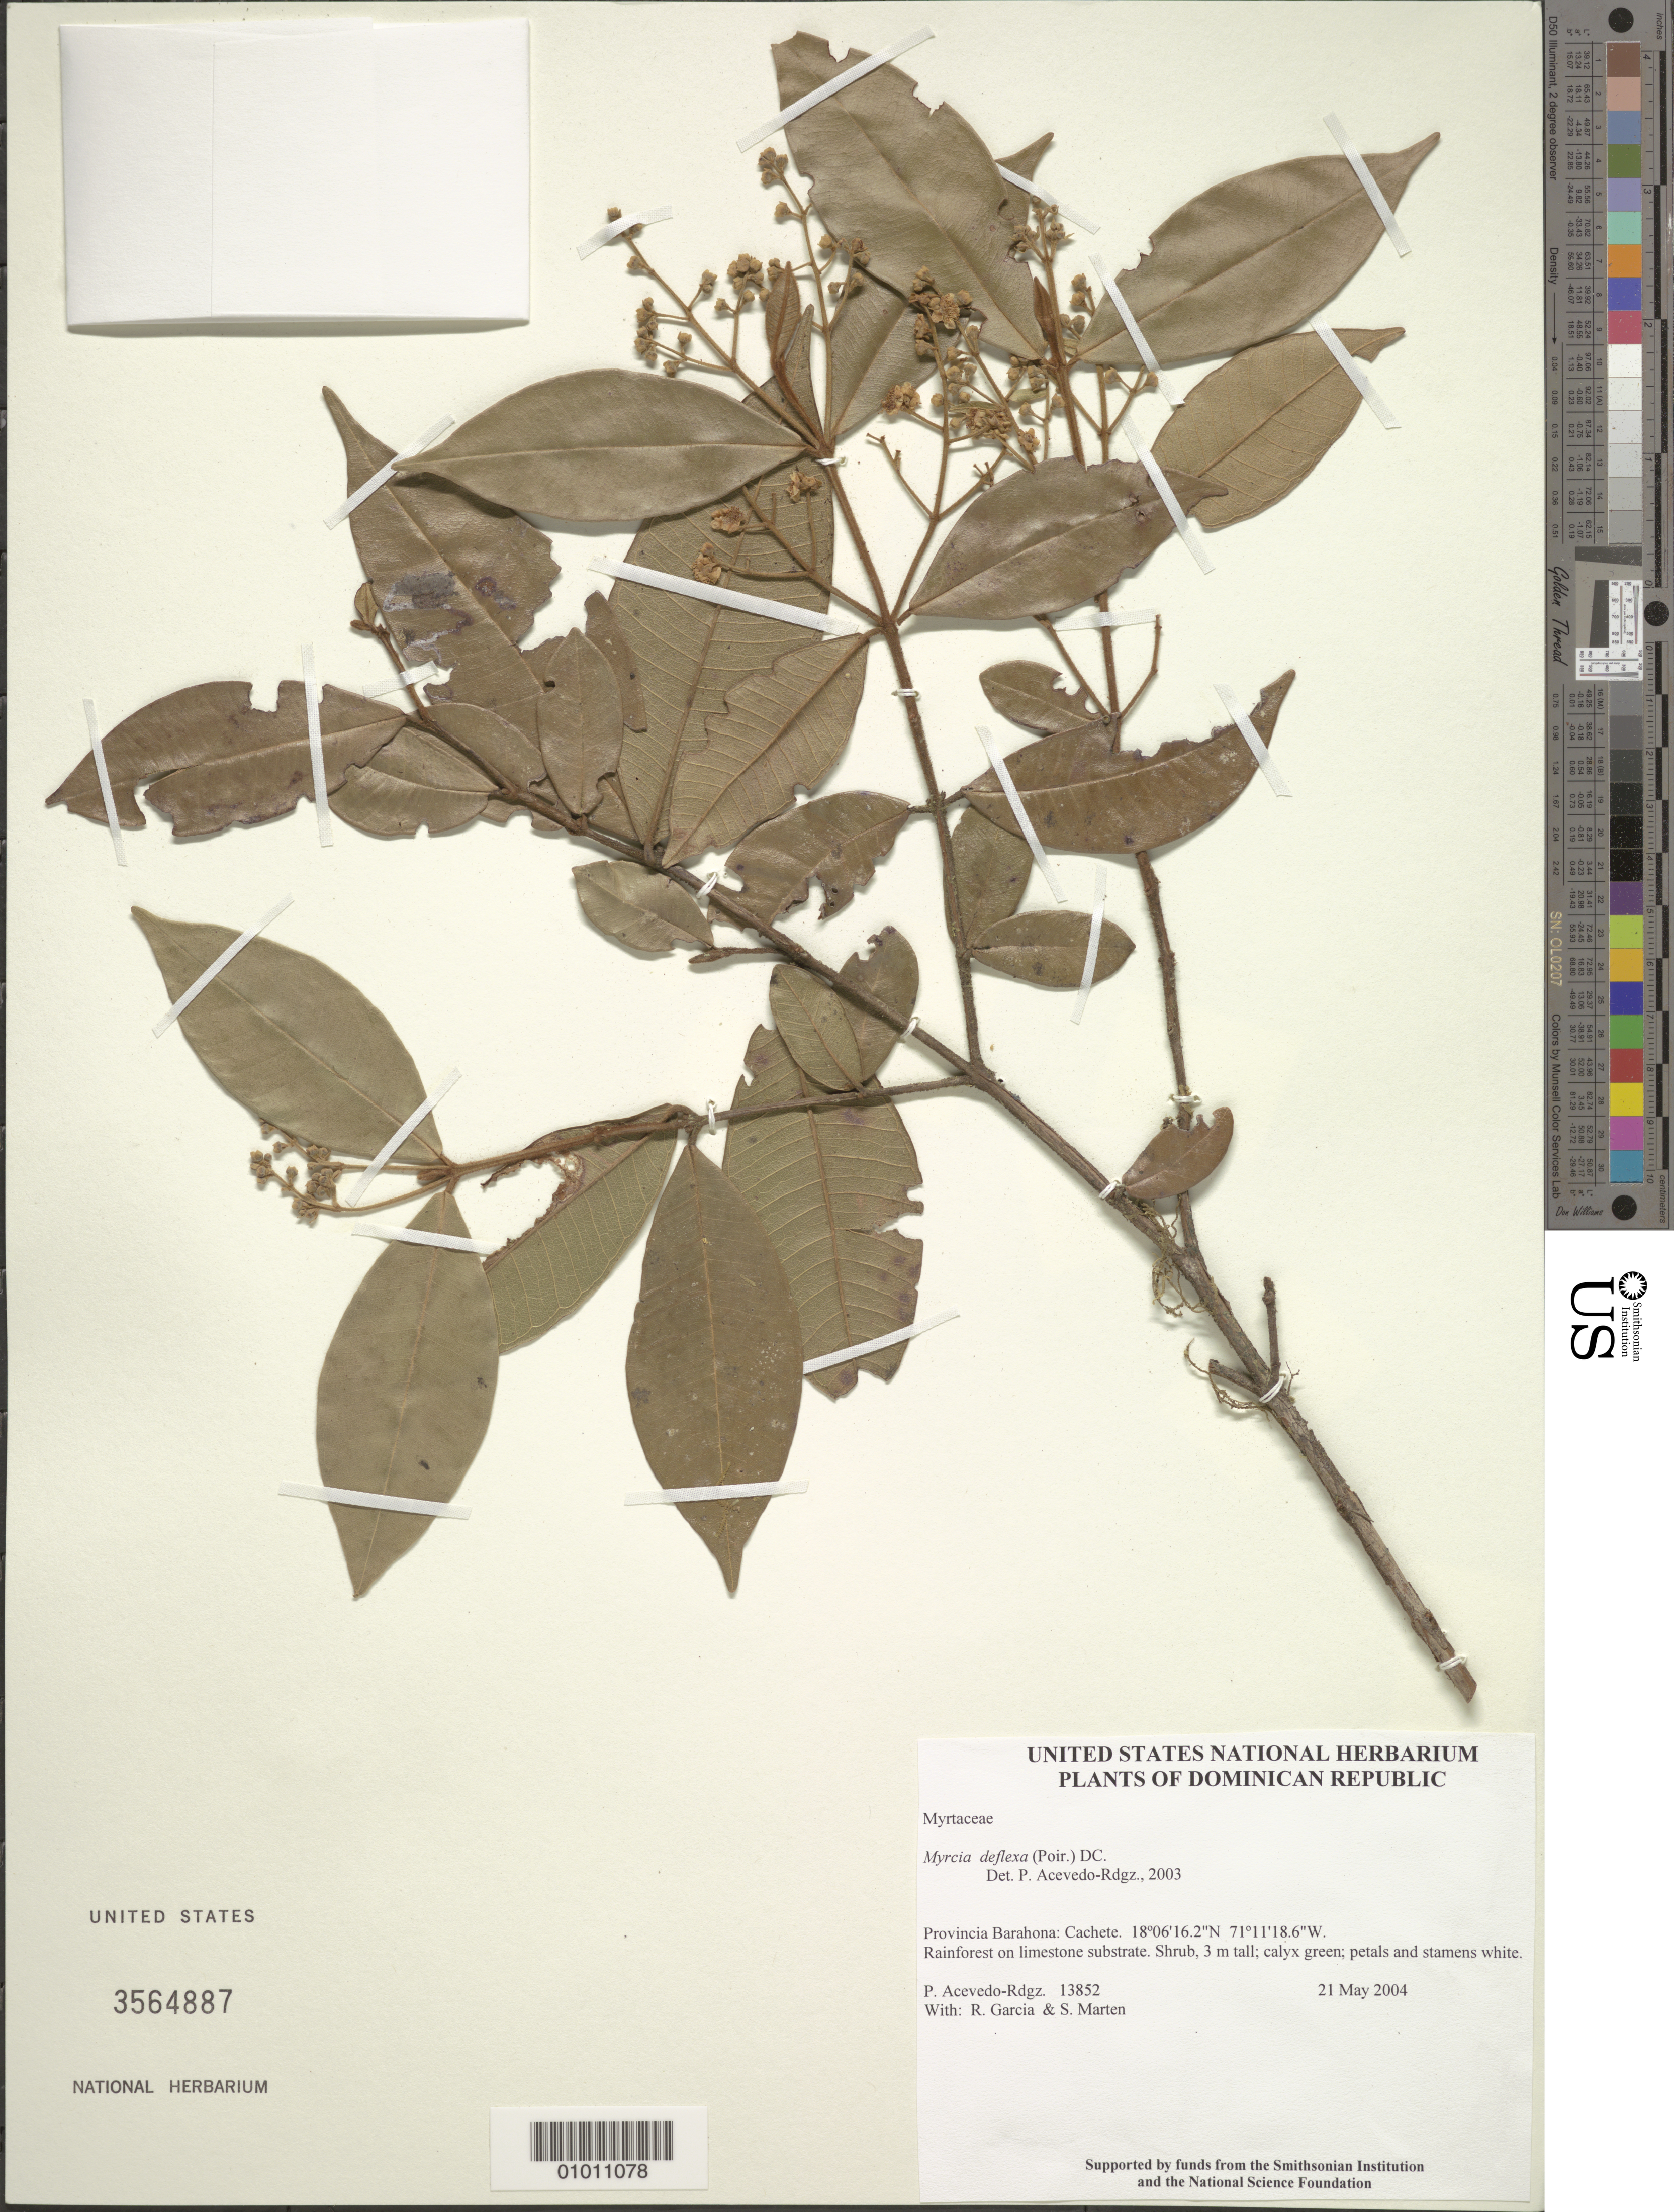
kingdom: Plantae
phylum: Tracheophyta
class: Magnoliopsida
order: Myrtales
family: Myrtaceae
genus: Myrcia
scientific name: Myrcia deflexa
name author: (Poir.) DC.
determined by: Acevedo-Rodríguez, P., (BOT), Smithsonian Institution - National Museum of Natural History (UNITED STATES)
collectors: P. Acevedo-Rodr., R. G. García & S. Marten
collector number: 13852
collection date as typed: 21 May 2004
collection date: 2004-05-21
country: Dominican Republic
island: Hispaniola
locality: Provincia Barahona: Cachete.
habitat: Rainforest on limestone substrate.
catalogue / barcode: US 3564887